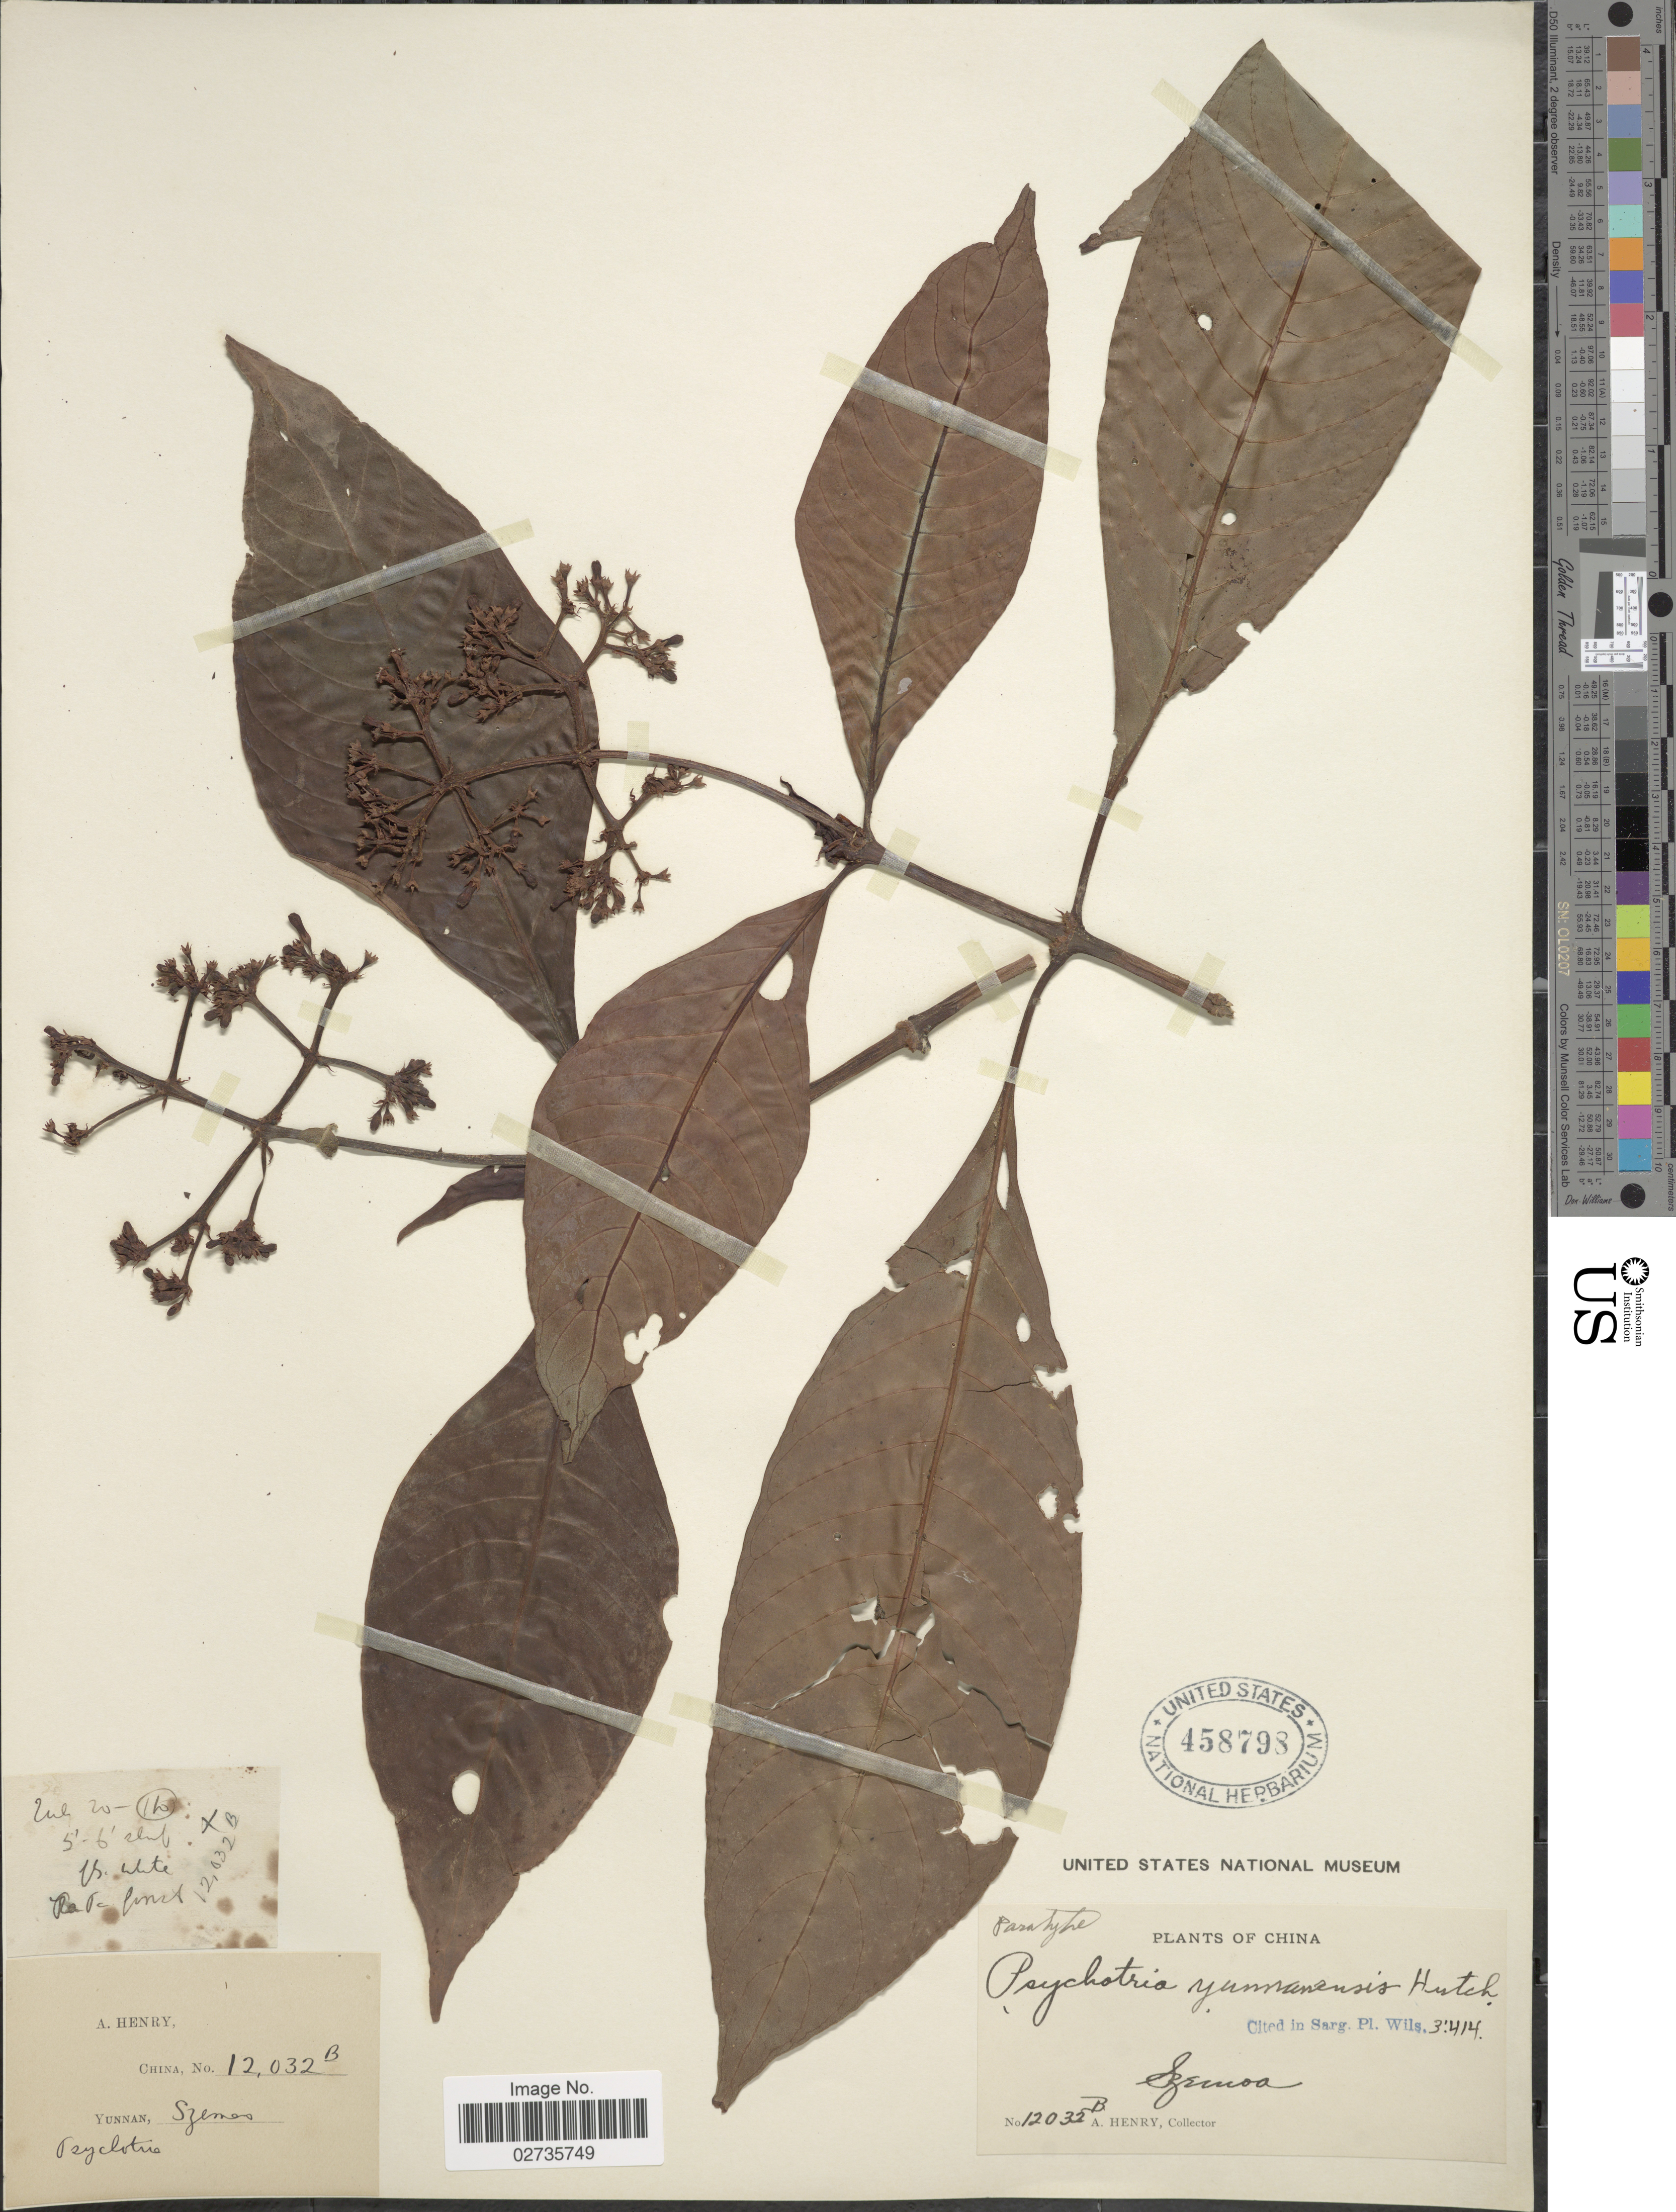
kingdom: Plantae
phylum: Tracheophyta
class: Magnoliopsida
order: Gentianales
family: Rubiaceae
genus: Psychotria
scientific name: Psychotria yunnanensis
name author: Hutch.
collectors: A. Henry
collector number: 12032 B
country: China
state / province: Yunnan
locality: Szemoa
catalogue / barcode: US 458798